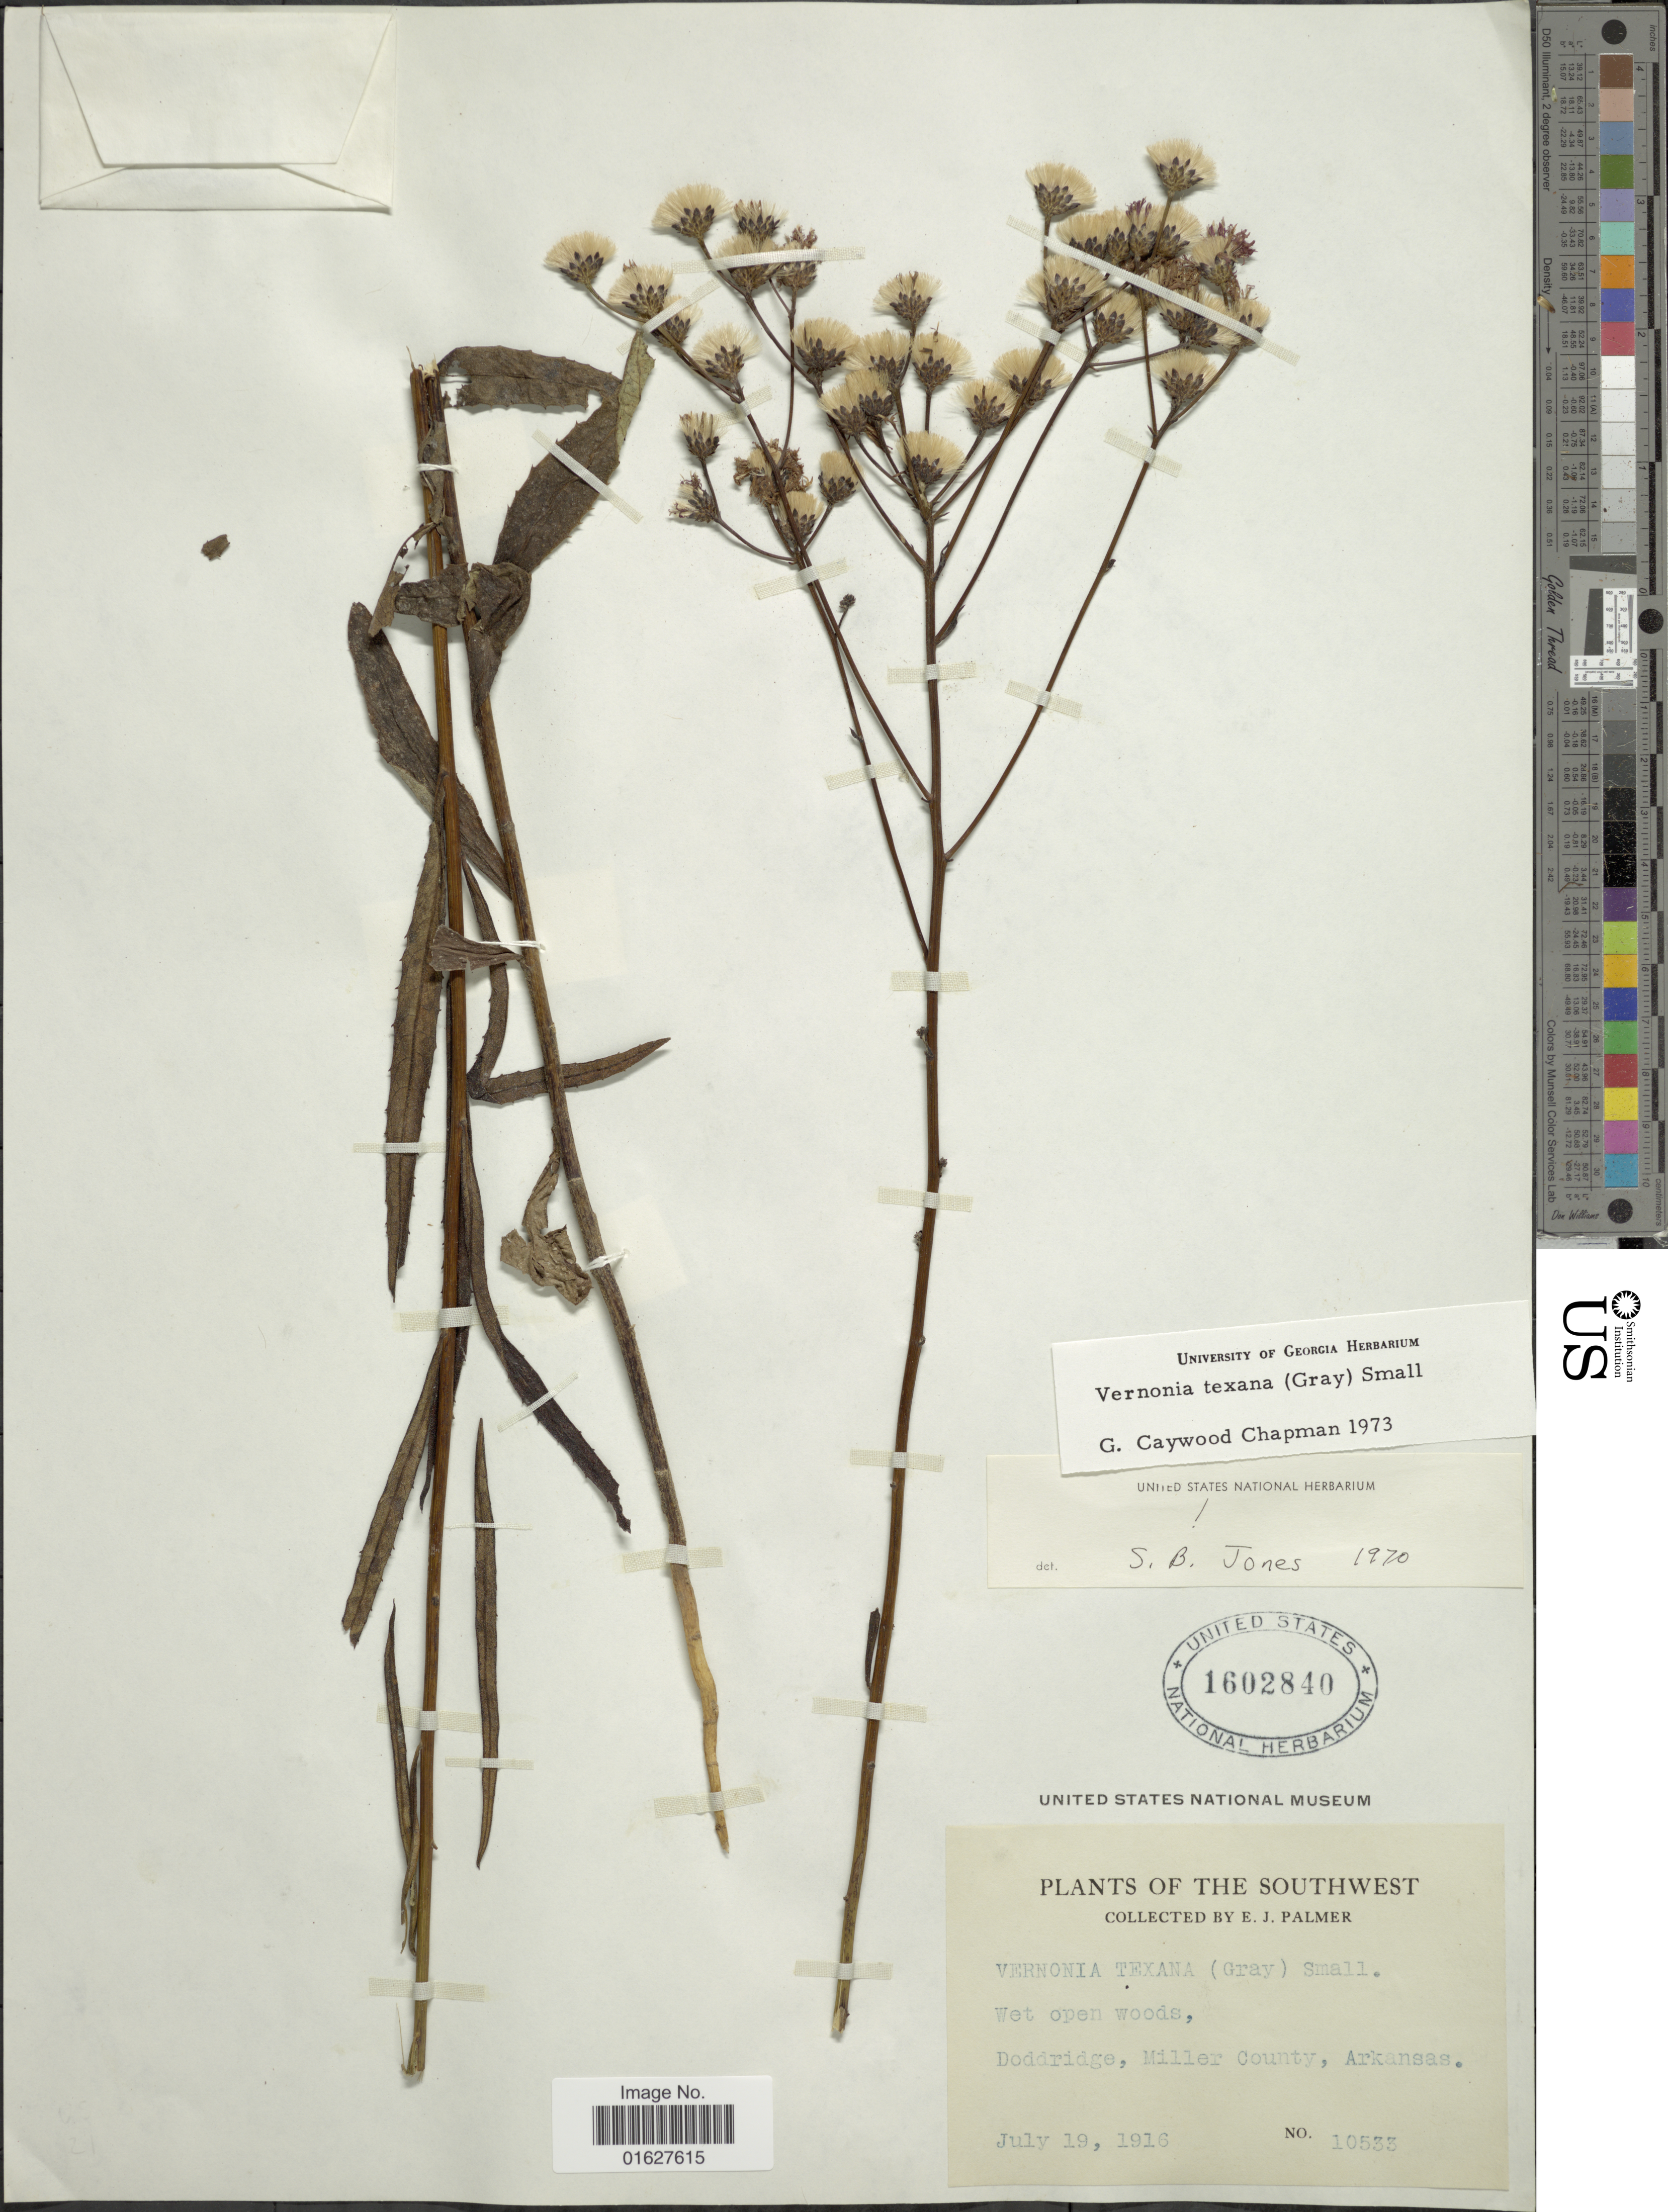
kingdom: Plantae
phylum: Tracheophyta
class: Magnoliopsida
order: Asterales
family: Asteraceae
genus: Vernonia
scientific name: Vernonia texana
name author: (A. Gray) Small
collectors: E. J. Palmer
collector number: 10533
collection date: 1916-07-19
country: United States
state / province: Arkansas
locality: Doddrige, Miller County, Arkansas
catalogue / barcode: US 1602840